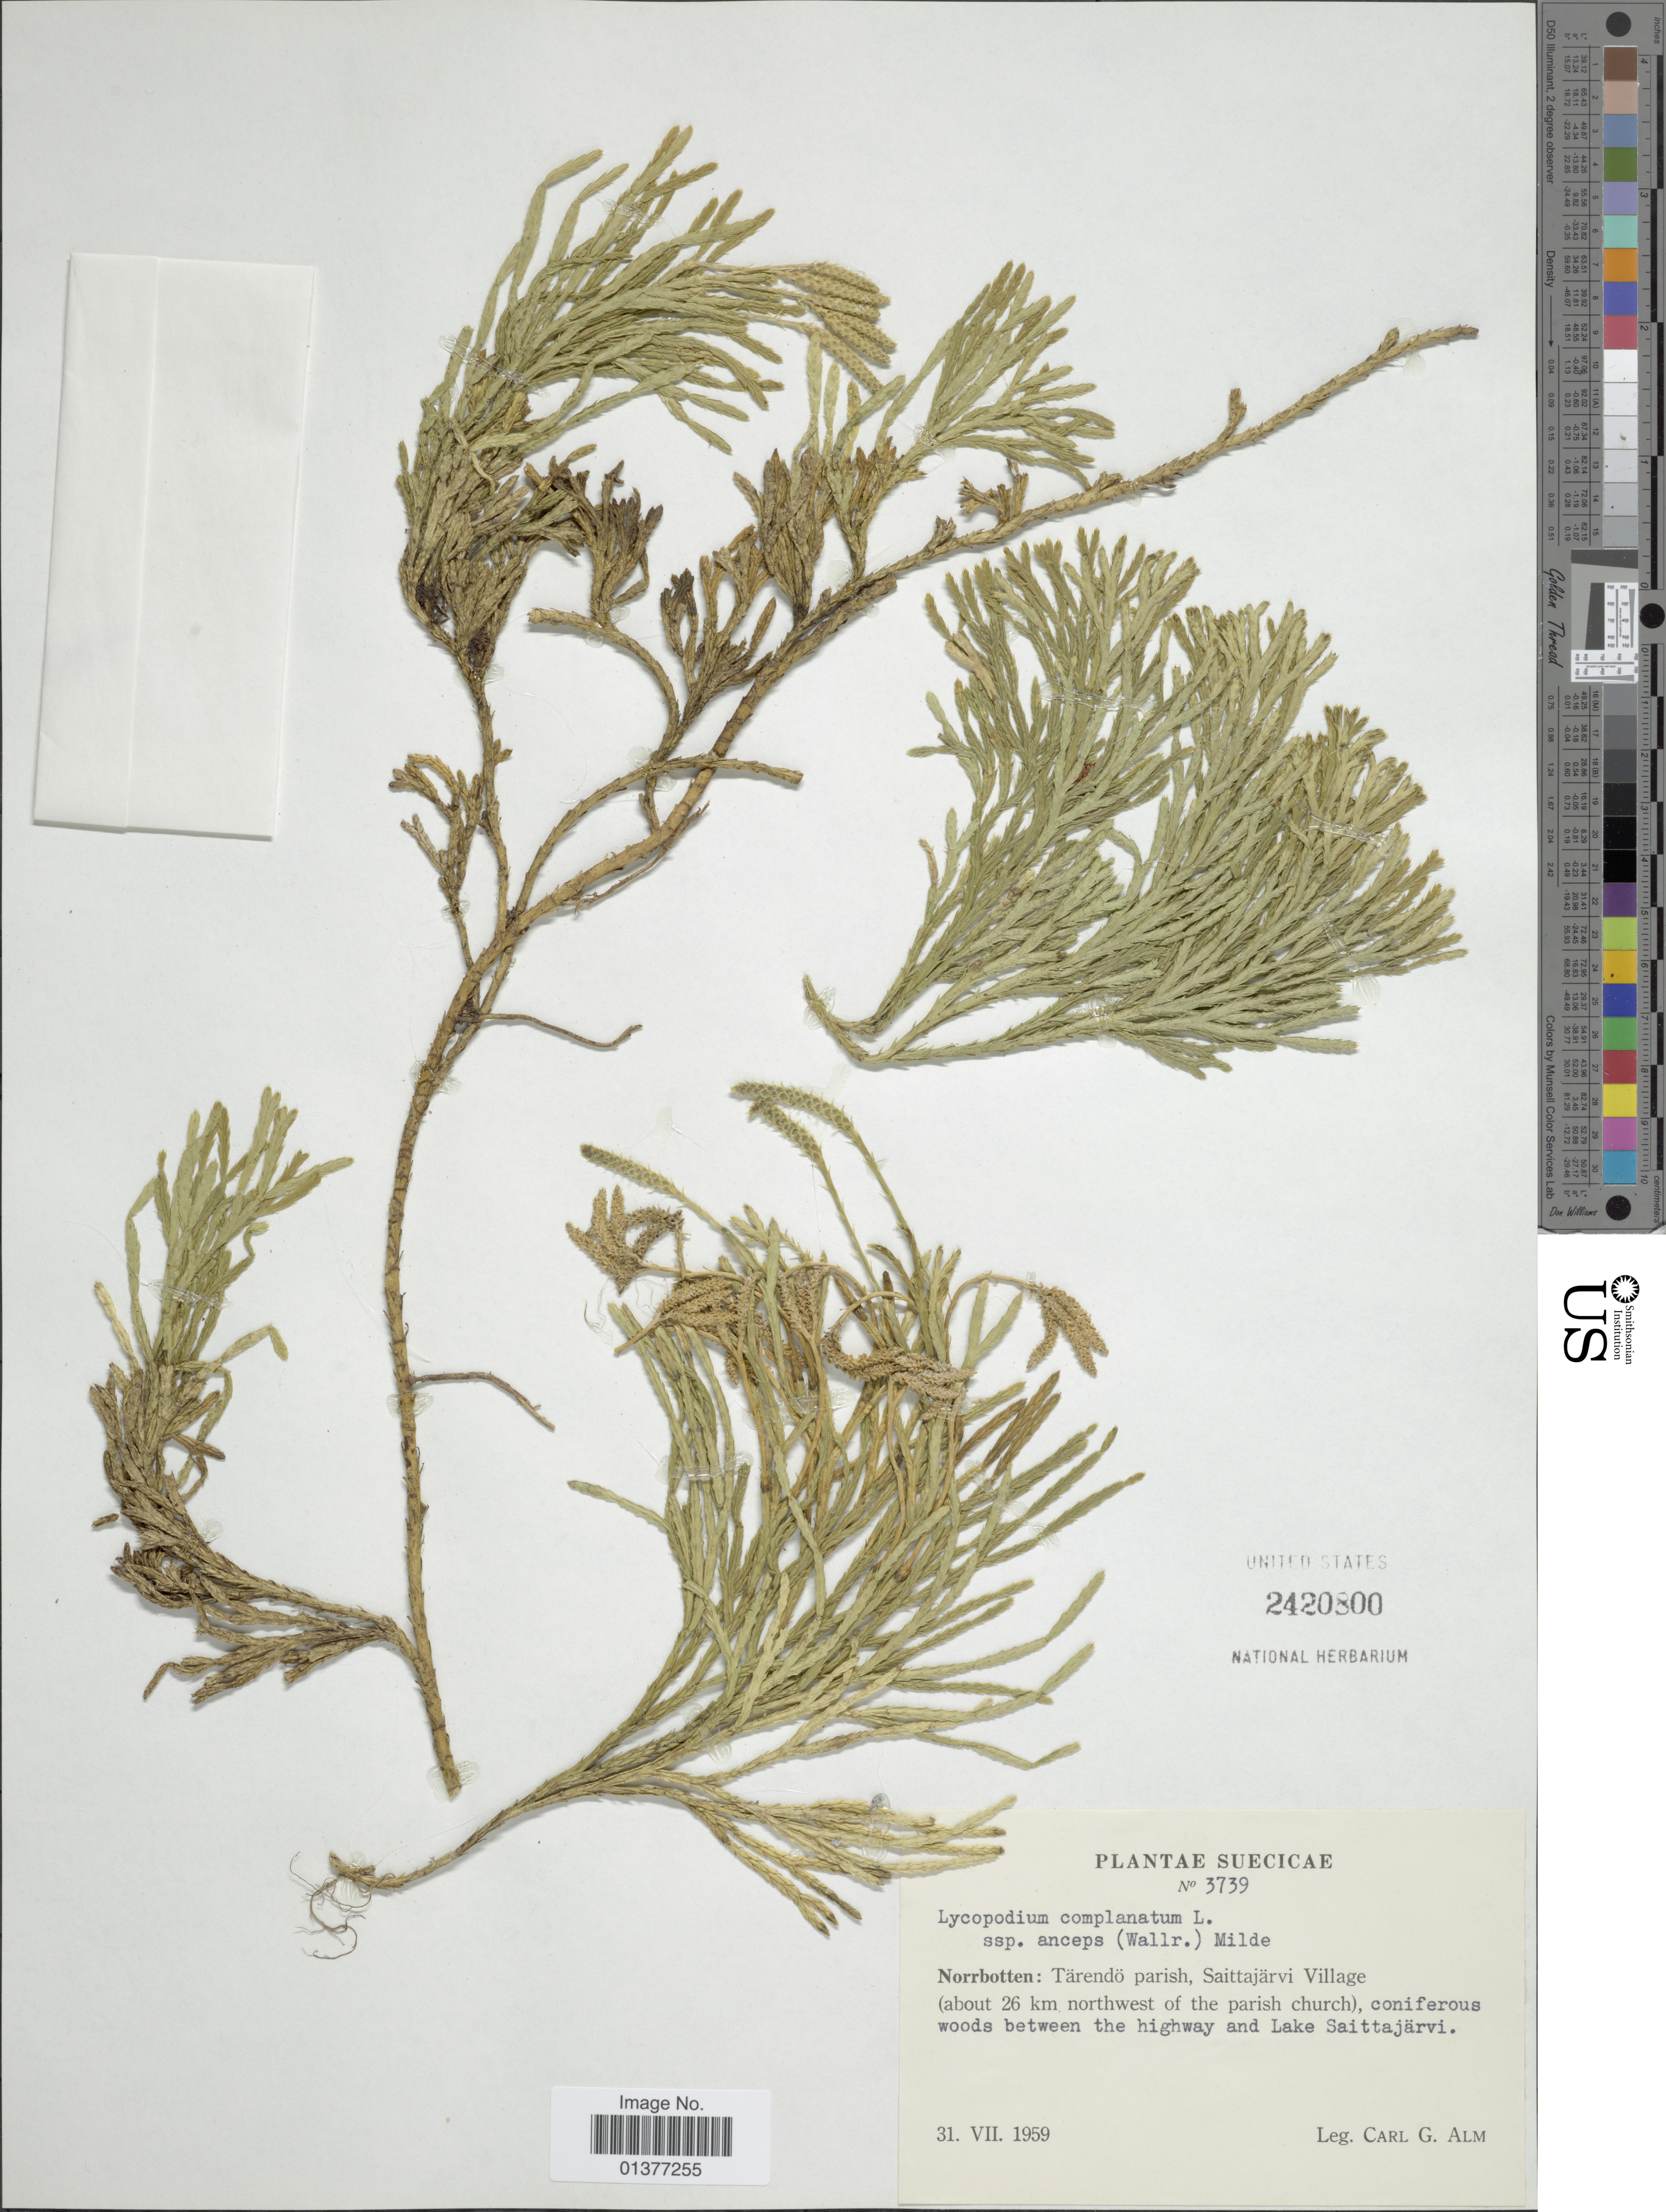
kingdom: Plantae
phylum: Tracheophyta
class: Lycopodiopsida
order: Lycopodiales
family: Lycopodiaceae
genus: Diphasiastrum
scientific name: Diphasiastrum complanatum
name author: (L.) Holub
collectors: C. G. Alm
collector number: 3739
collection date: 1959-07-31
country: Sweden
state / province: Norrbotten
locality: Tarendo parish, Saittajarvi Village(about 26km northwest of the parish Church), coniferous woods between the highway and Lake Saittajarvi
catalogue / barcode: US 2420800